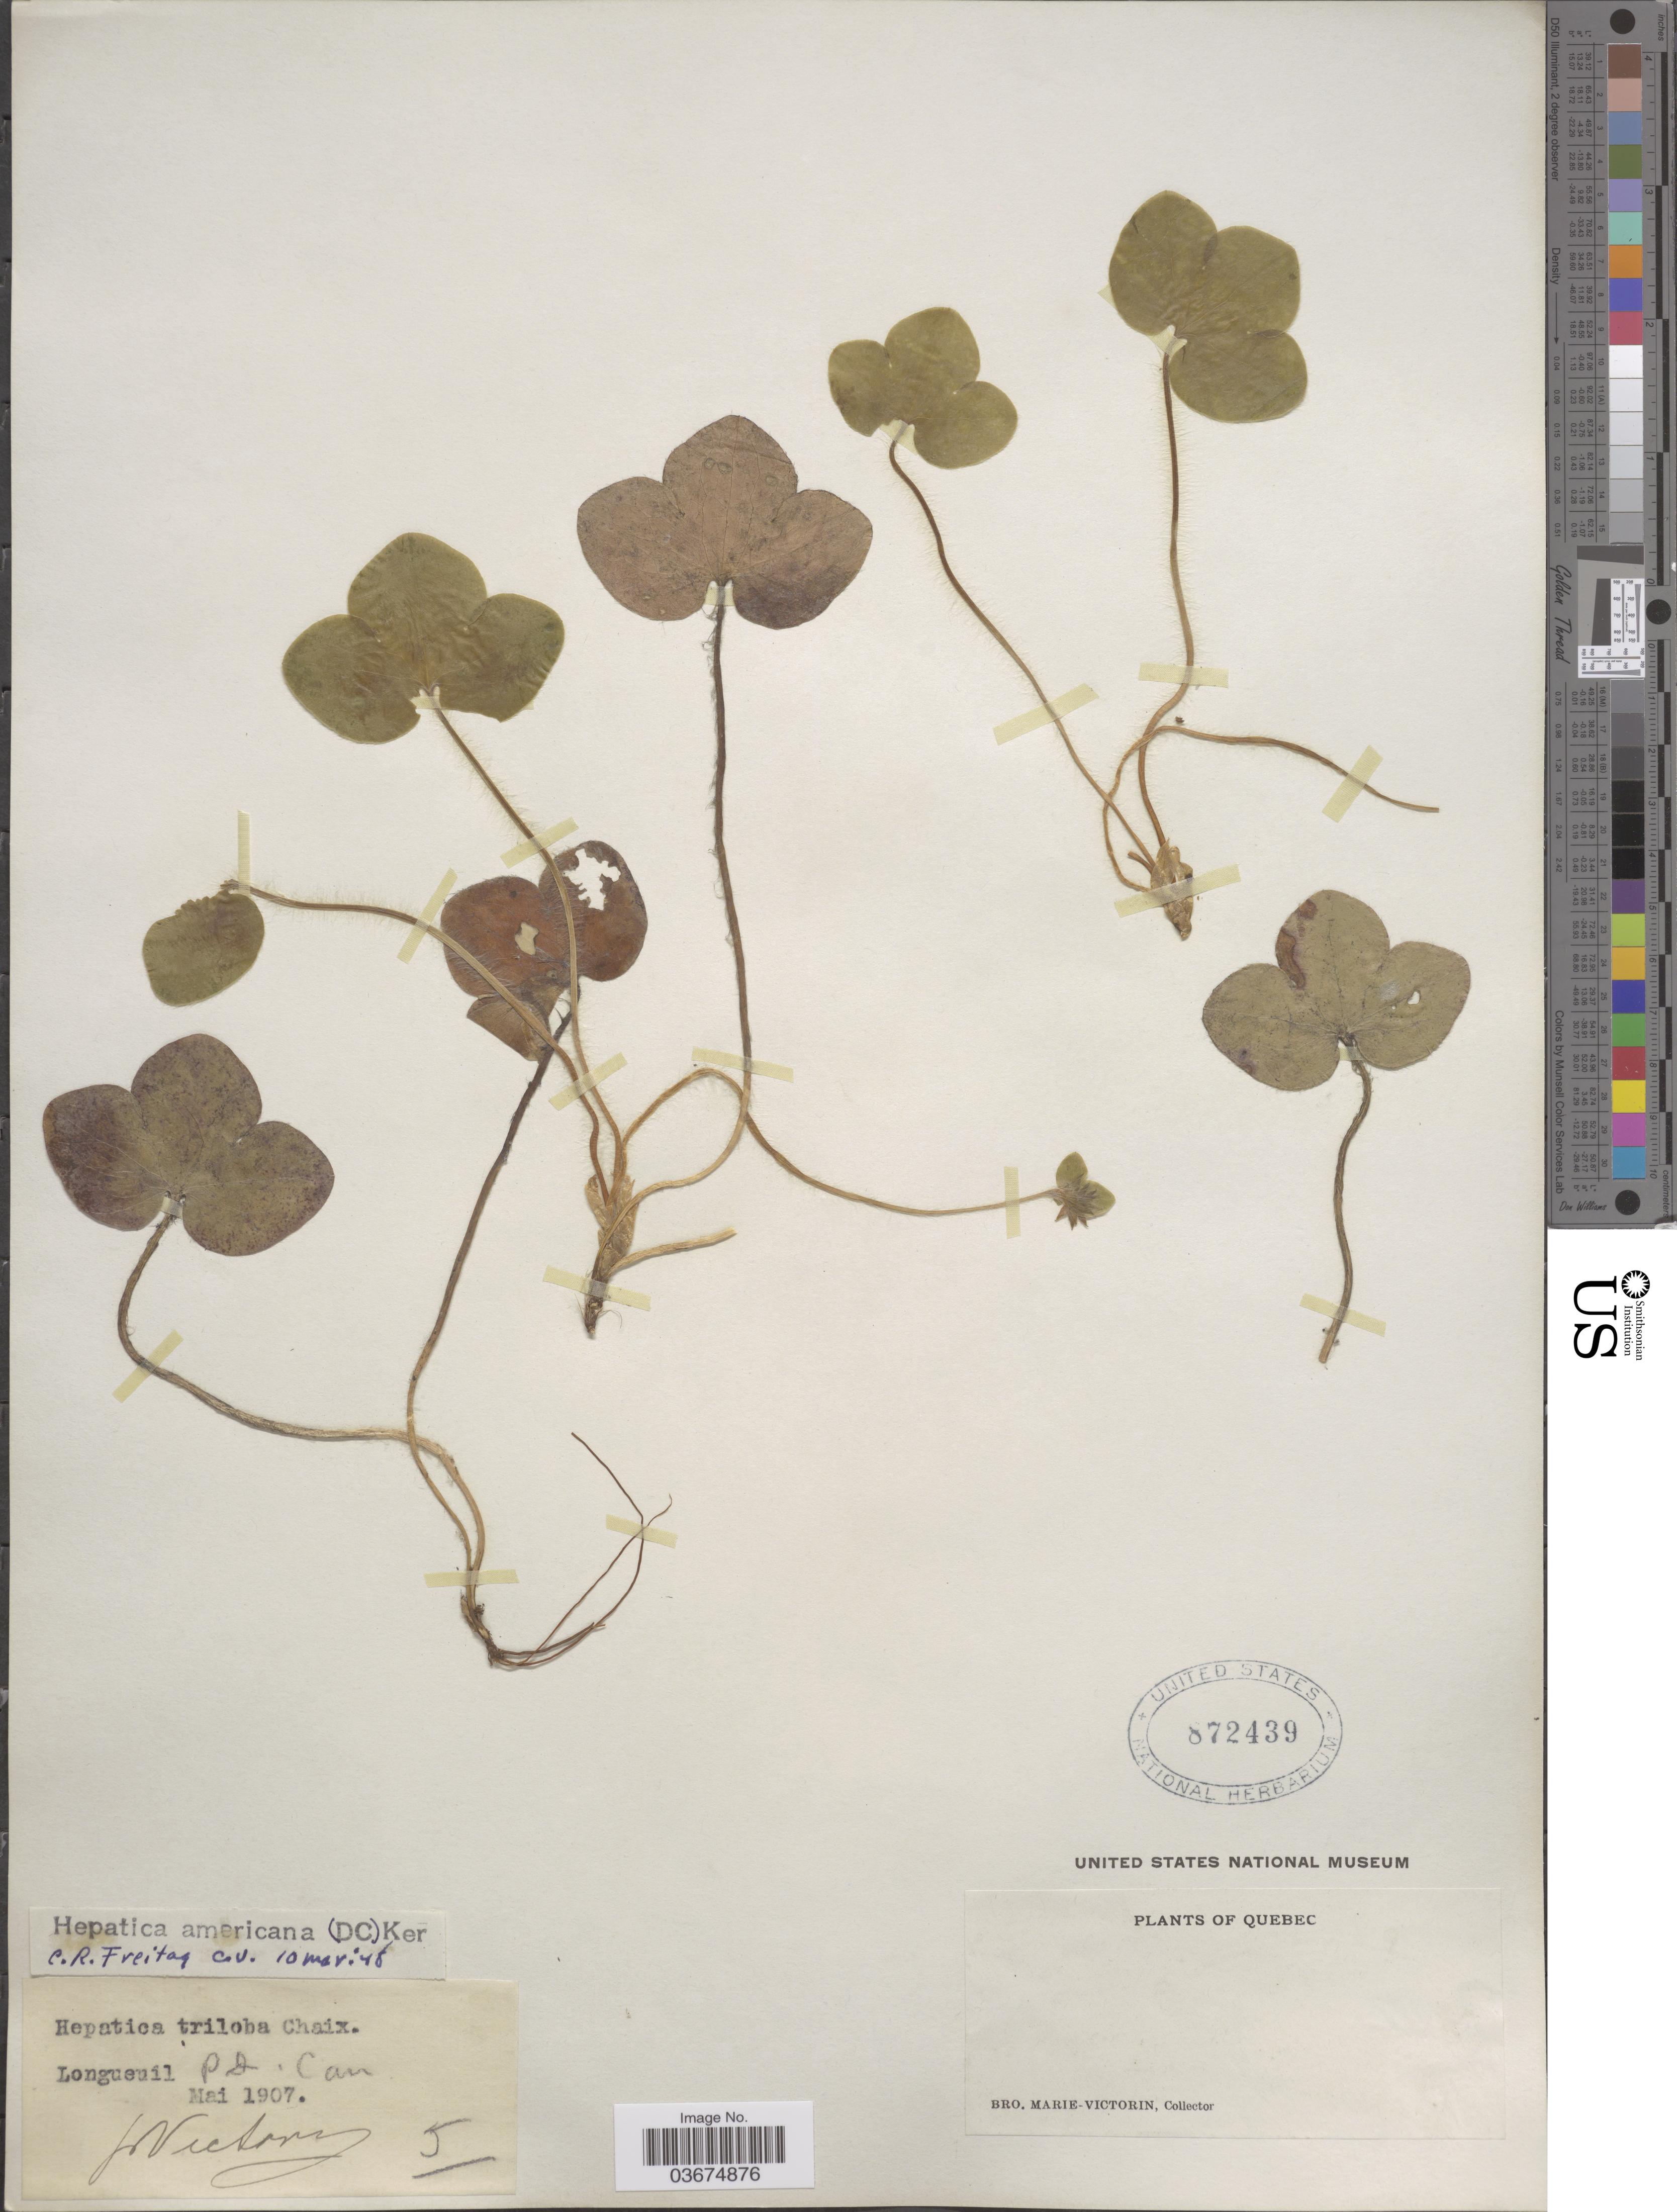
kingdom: Plantae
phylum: Tracheophyta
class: Magnoliopsida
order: Ranunculales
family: Ranunculaceae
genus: Hepatica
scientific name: Hepatica americana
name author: (DC.) Ker Gawl.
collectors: Fr. Marie-Victorin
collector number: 5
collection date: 1907-05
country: Canada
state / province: Quebec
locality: Longueuil.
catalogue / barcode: US 872439